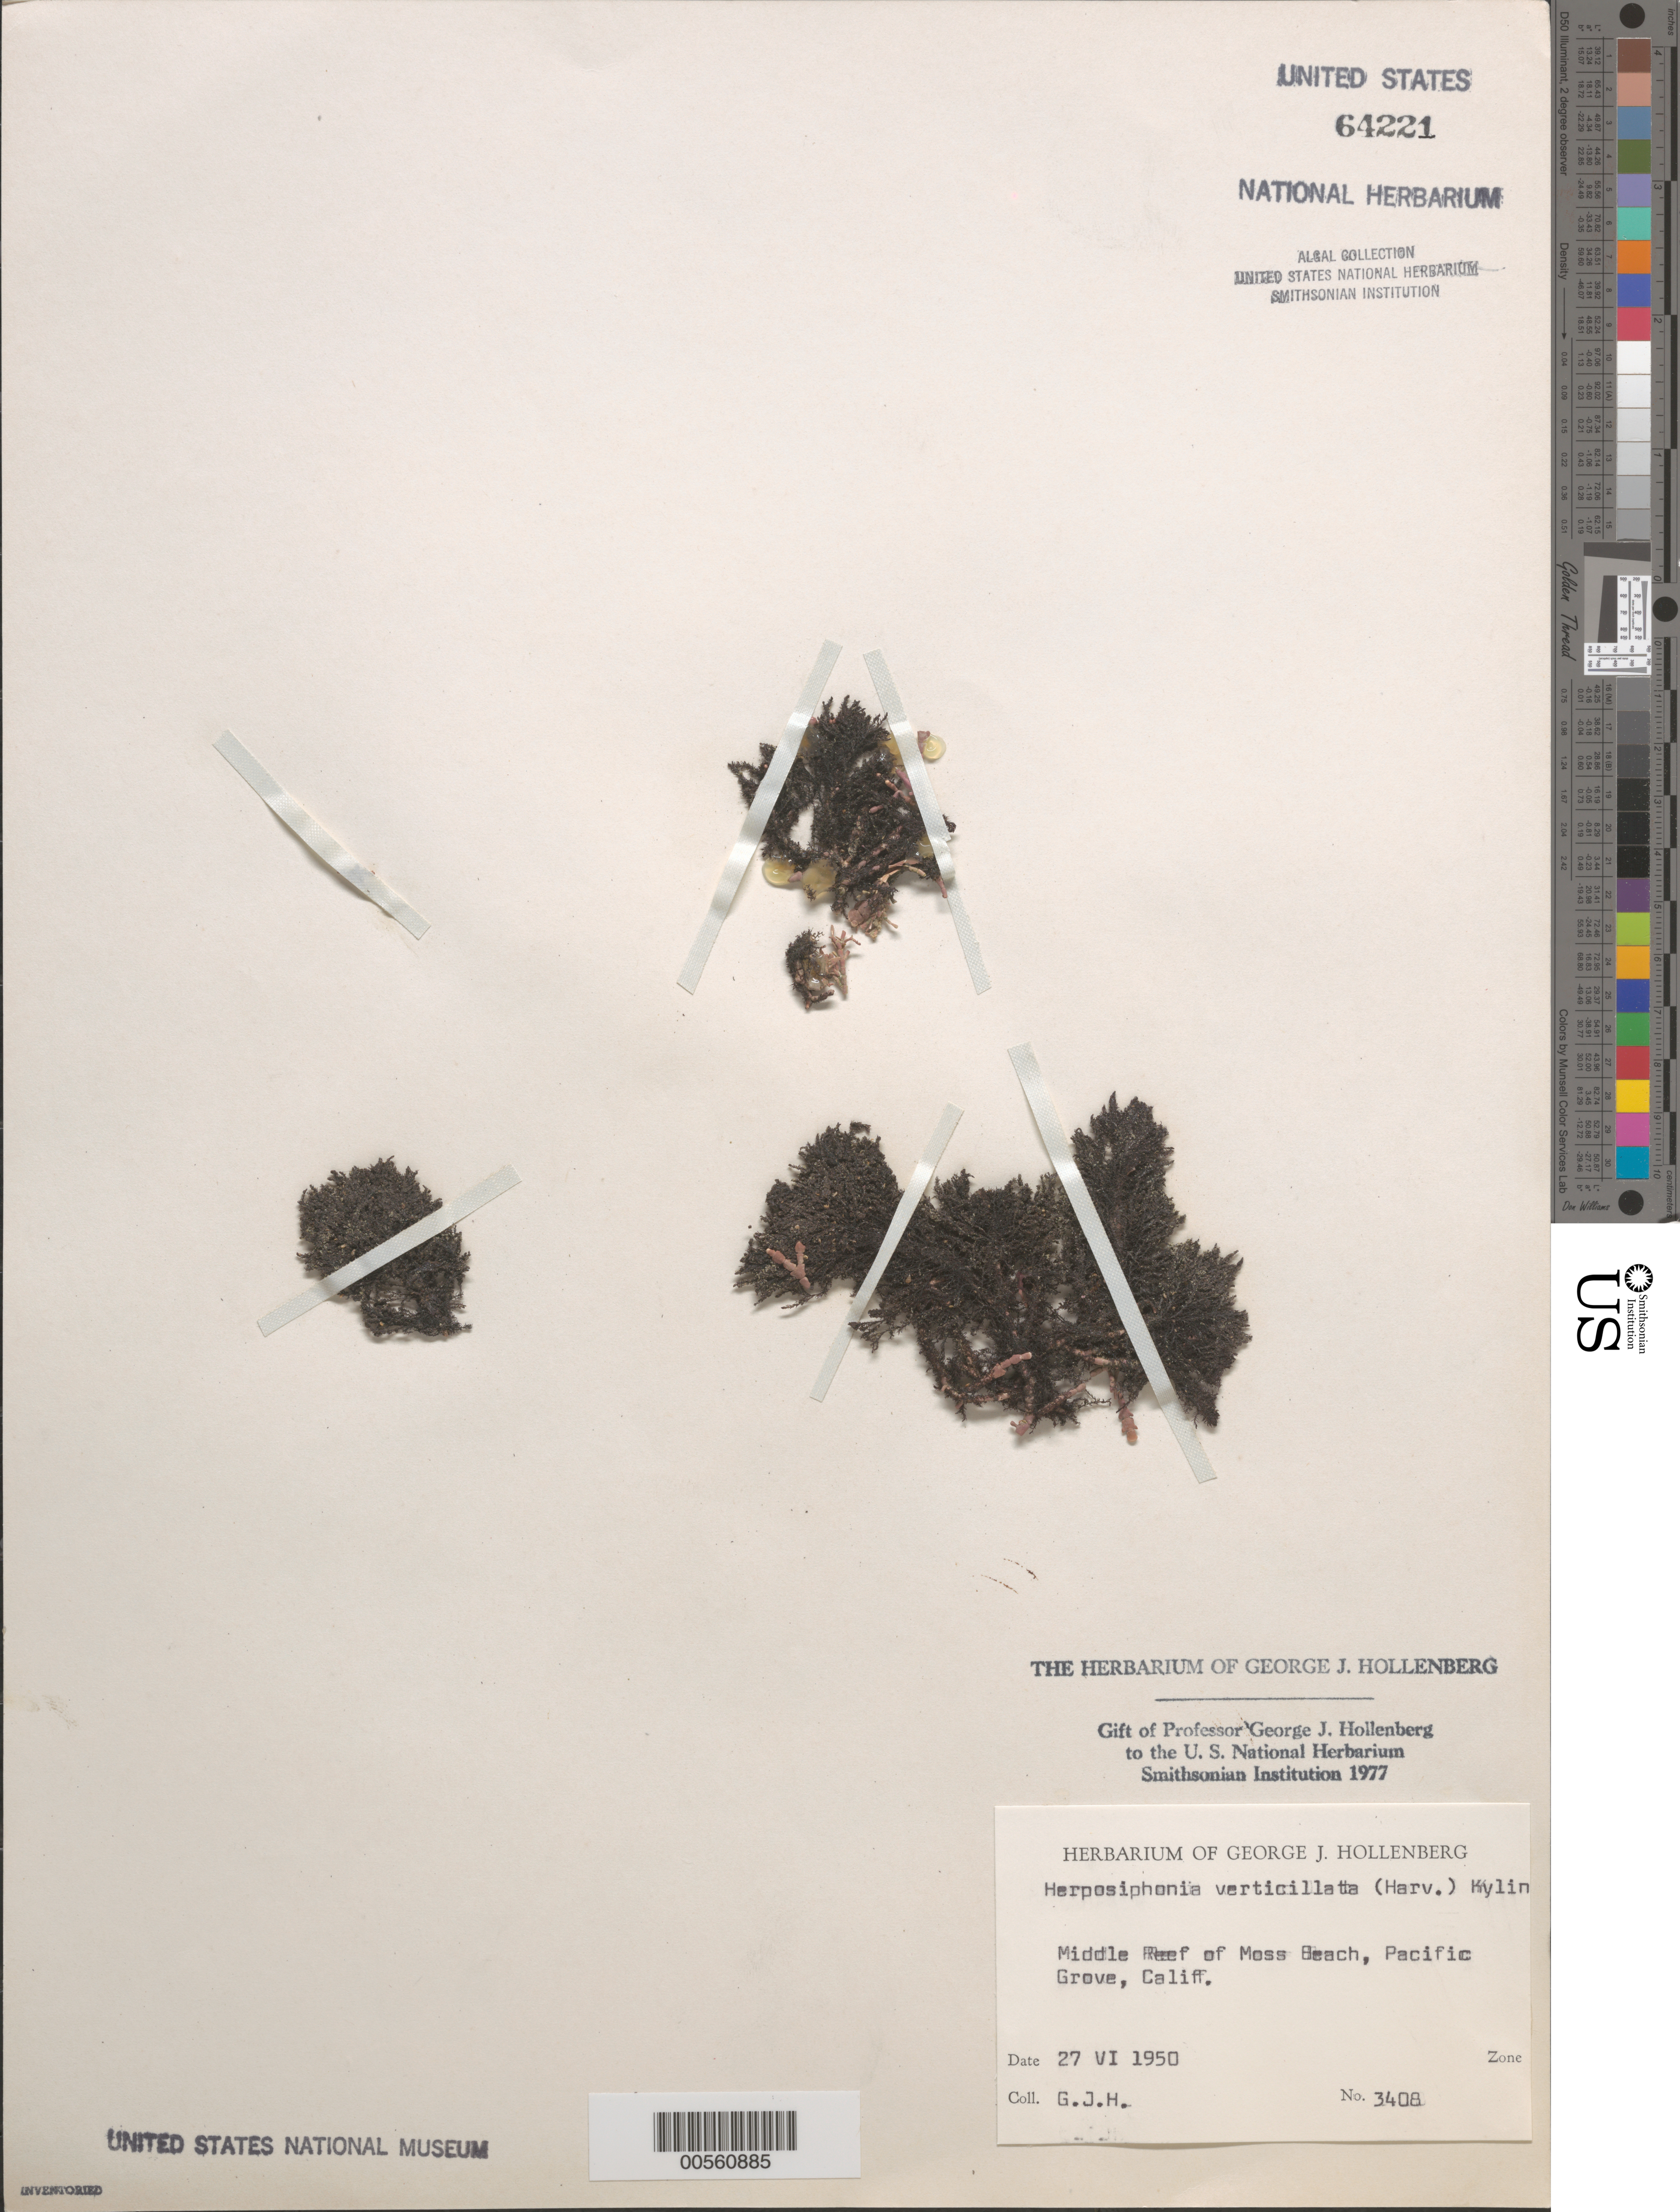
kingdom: Plantae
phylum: Rhodophyta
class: Florideophyceae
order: Ceramiales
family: Rhodomelaceae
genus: Herposiphonia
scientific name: Herposiphonia verticillata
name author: (Harv.) Kylin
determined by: Hollenberg, George J.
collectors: G. Hollenberg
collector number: NLG 3408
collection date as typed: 27 Jun 1950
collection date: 1950-06-27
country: United States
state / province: California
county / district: Monterey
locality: Middle reef of Moss Beach, Pacific Grove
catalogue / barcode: US 64221